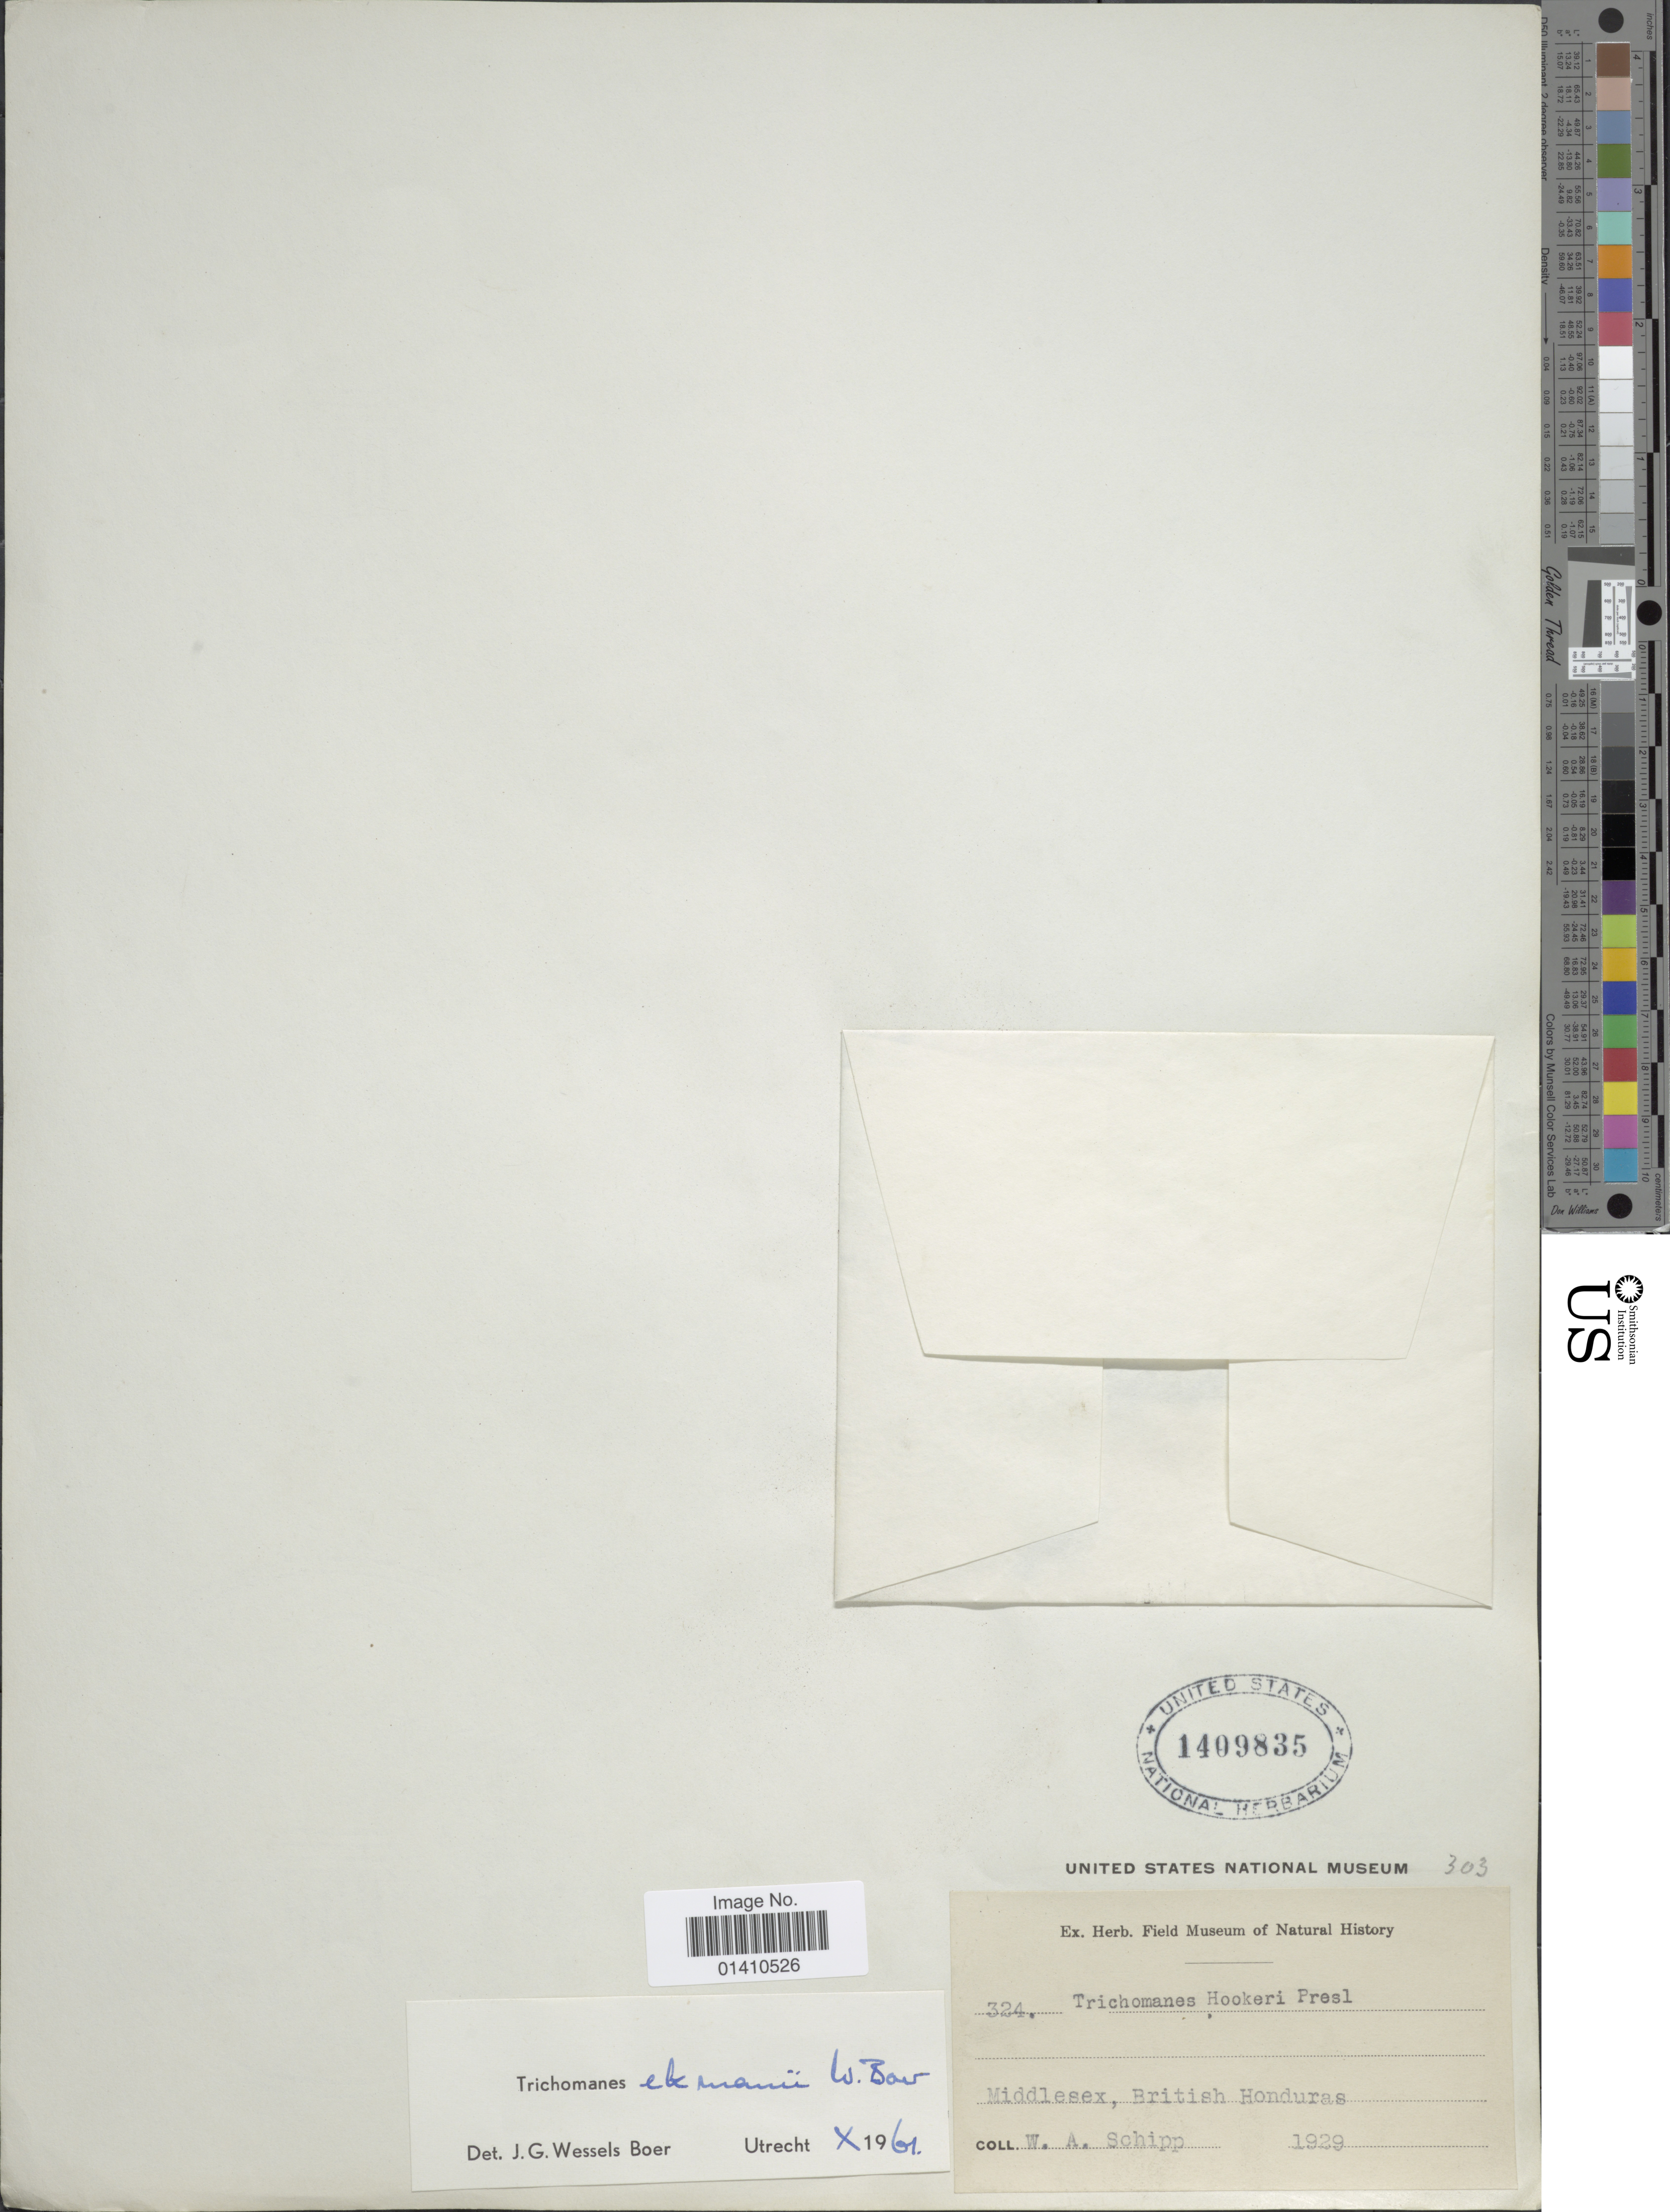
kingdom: Plantae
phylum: Tracheophyta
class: Polypodiopsida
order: Hymenophyllales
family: Hymenophyllaceae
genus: Didymoglossum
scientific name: Didymoglossum ekmanii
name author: (Wess. Boer) Ebihara & Dubuisson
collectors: W. Schipp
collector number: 324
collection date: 1929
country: Belize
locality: Middlesex, British Honduras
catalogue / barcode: US 1409835